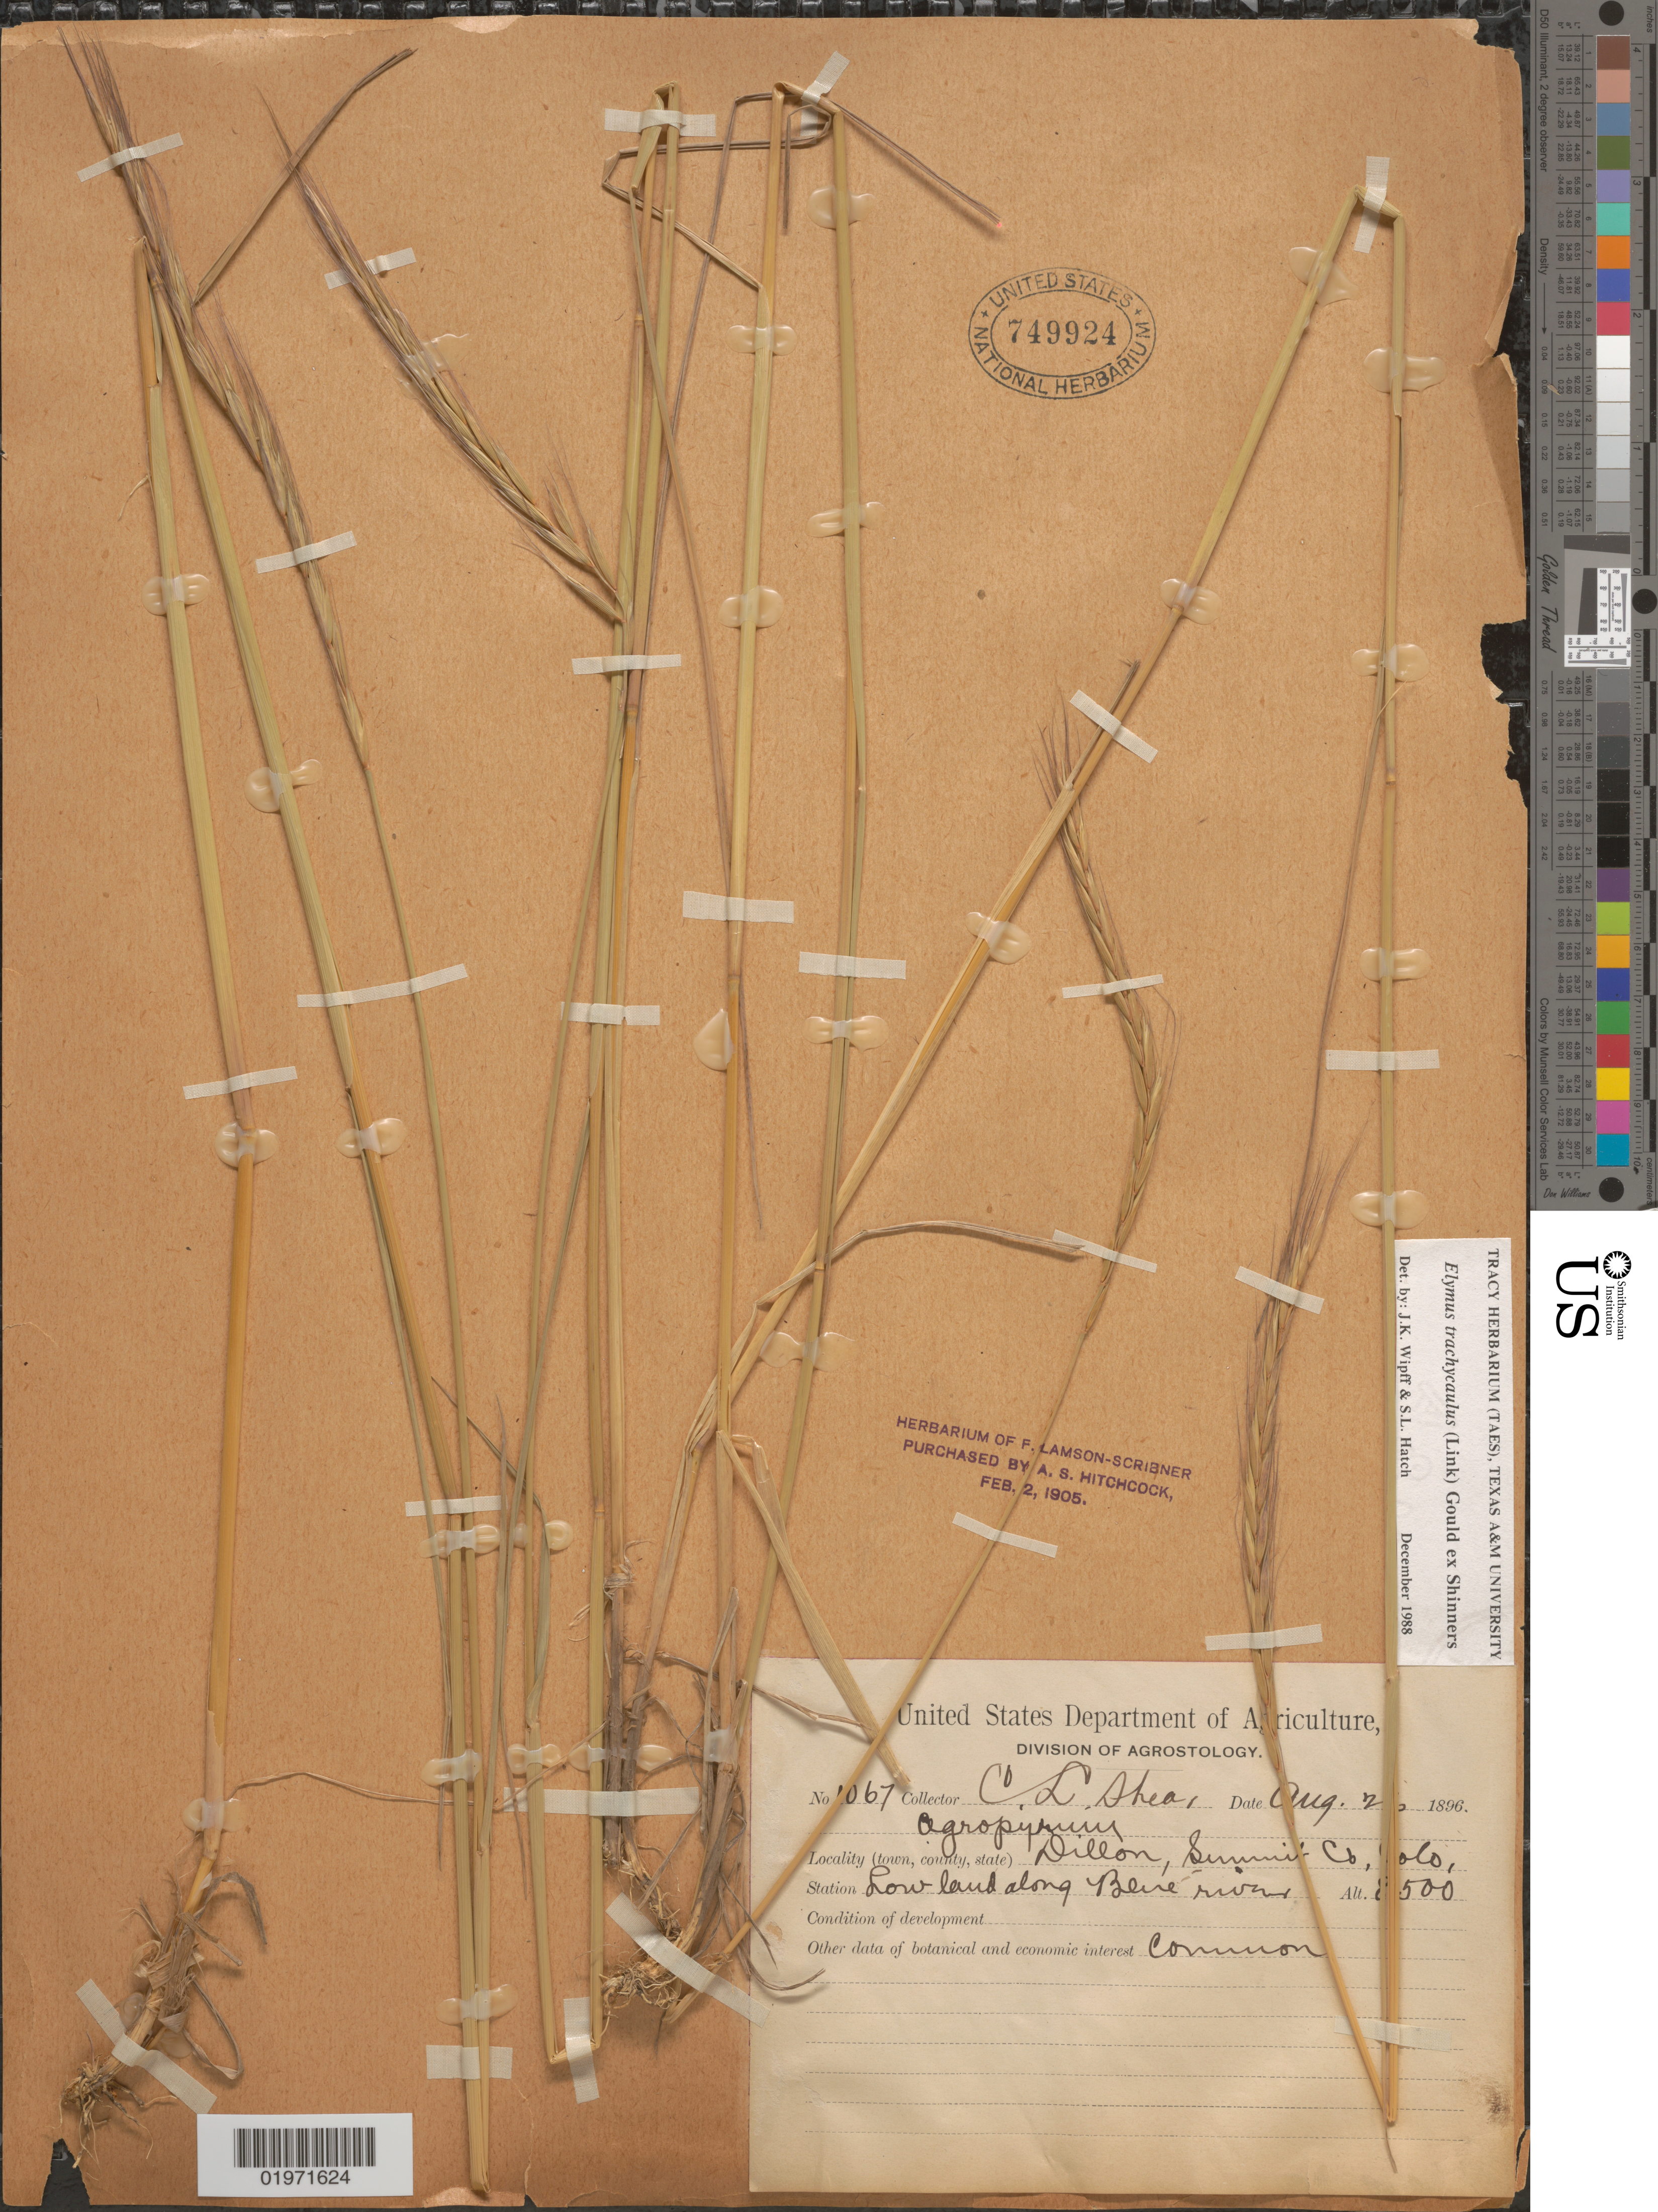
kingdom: Plantae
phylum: Tracheophyta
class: Liliopsida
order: Poales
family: Poaceae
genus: Elymus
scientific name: Elymus trachycaulus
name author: (Link) Gould ex Shinners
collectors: C. L. Shear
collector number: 1067*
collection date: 1896-08-26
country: United States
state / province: Colorado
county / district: Summit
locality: Dillon, Summit Co. Low land along Blue river.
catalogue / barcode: US 749924